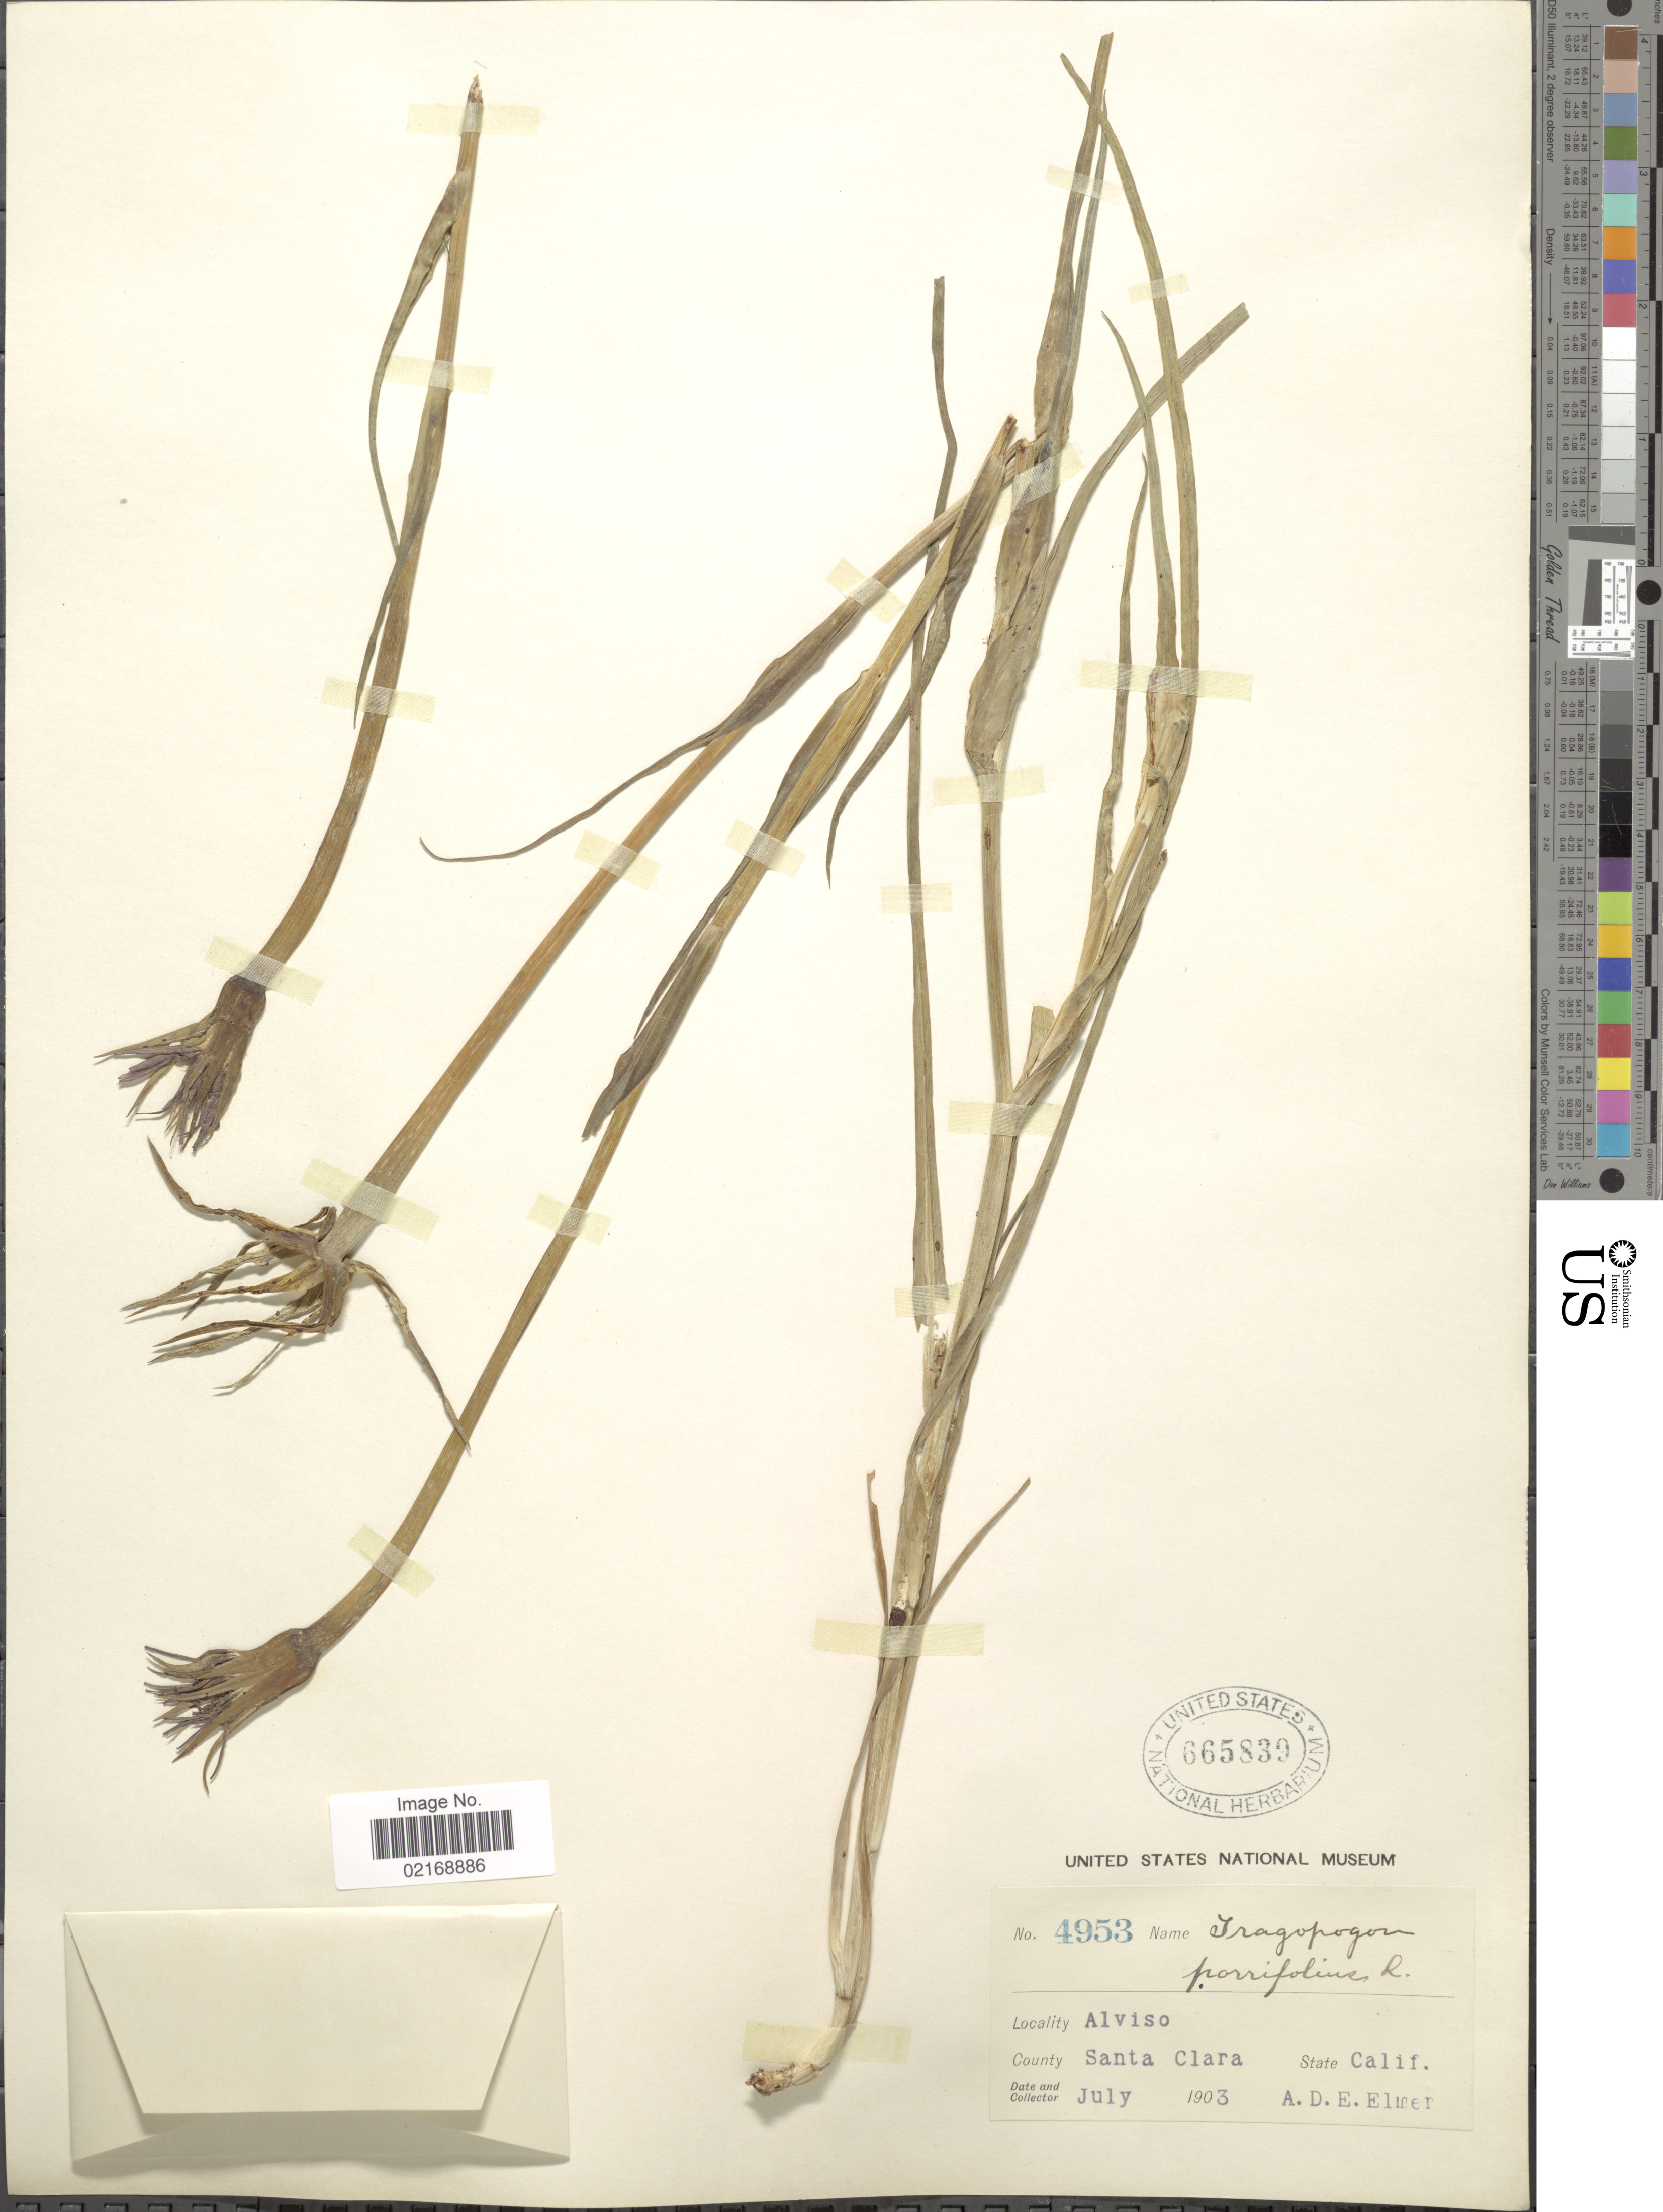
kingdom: Plantae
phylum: Tracheophyta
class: Magnoliopsida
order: Asterales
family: Asteraceae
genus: Tragopogon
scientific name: Tragopogon porrifolius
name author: L.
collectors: A. D. E. Elmer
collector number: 4953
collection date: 1903-07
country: United States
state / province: California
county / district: Santa Clara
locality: Alviso. County Santa Clara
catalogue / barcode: US 665839